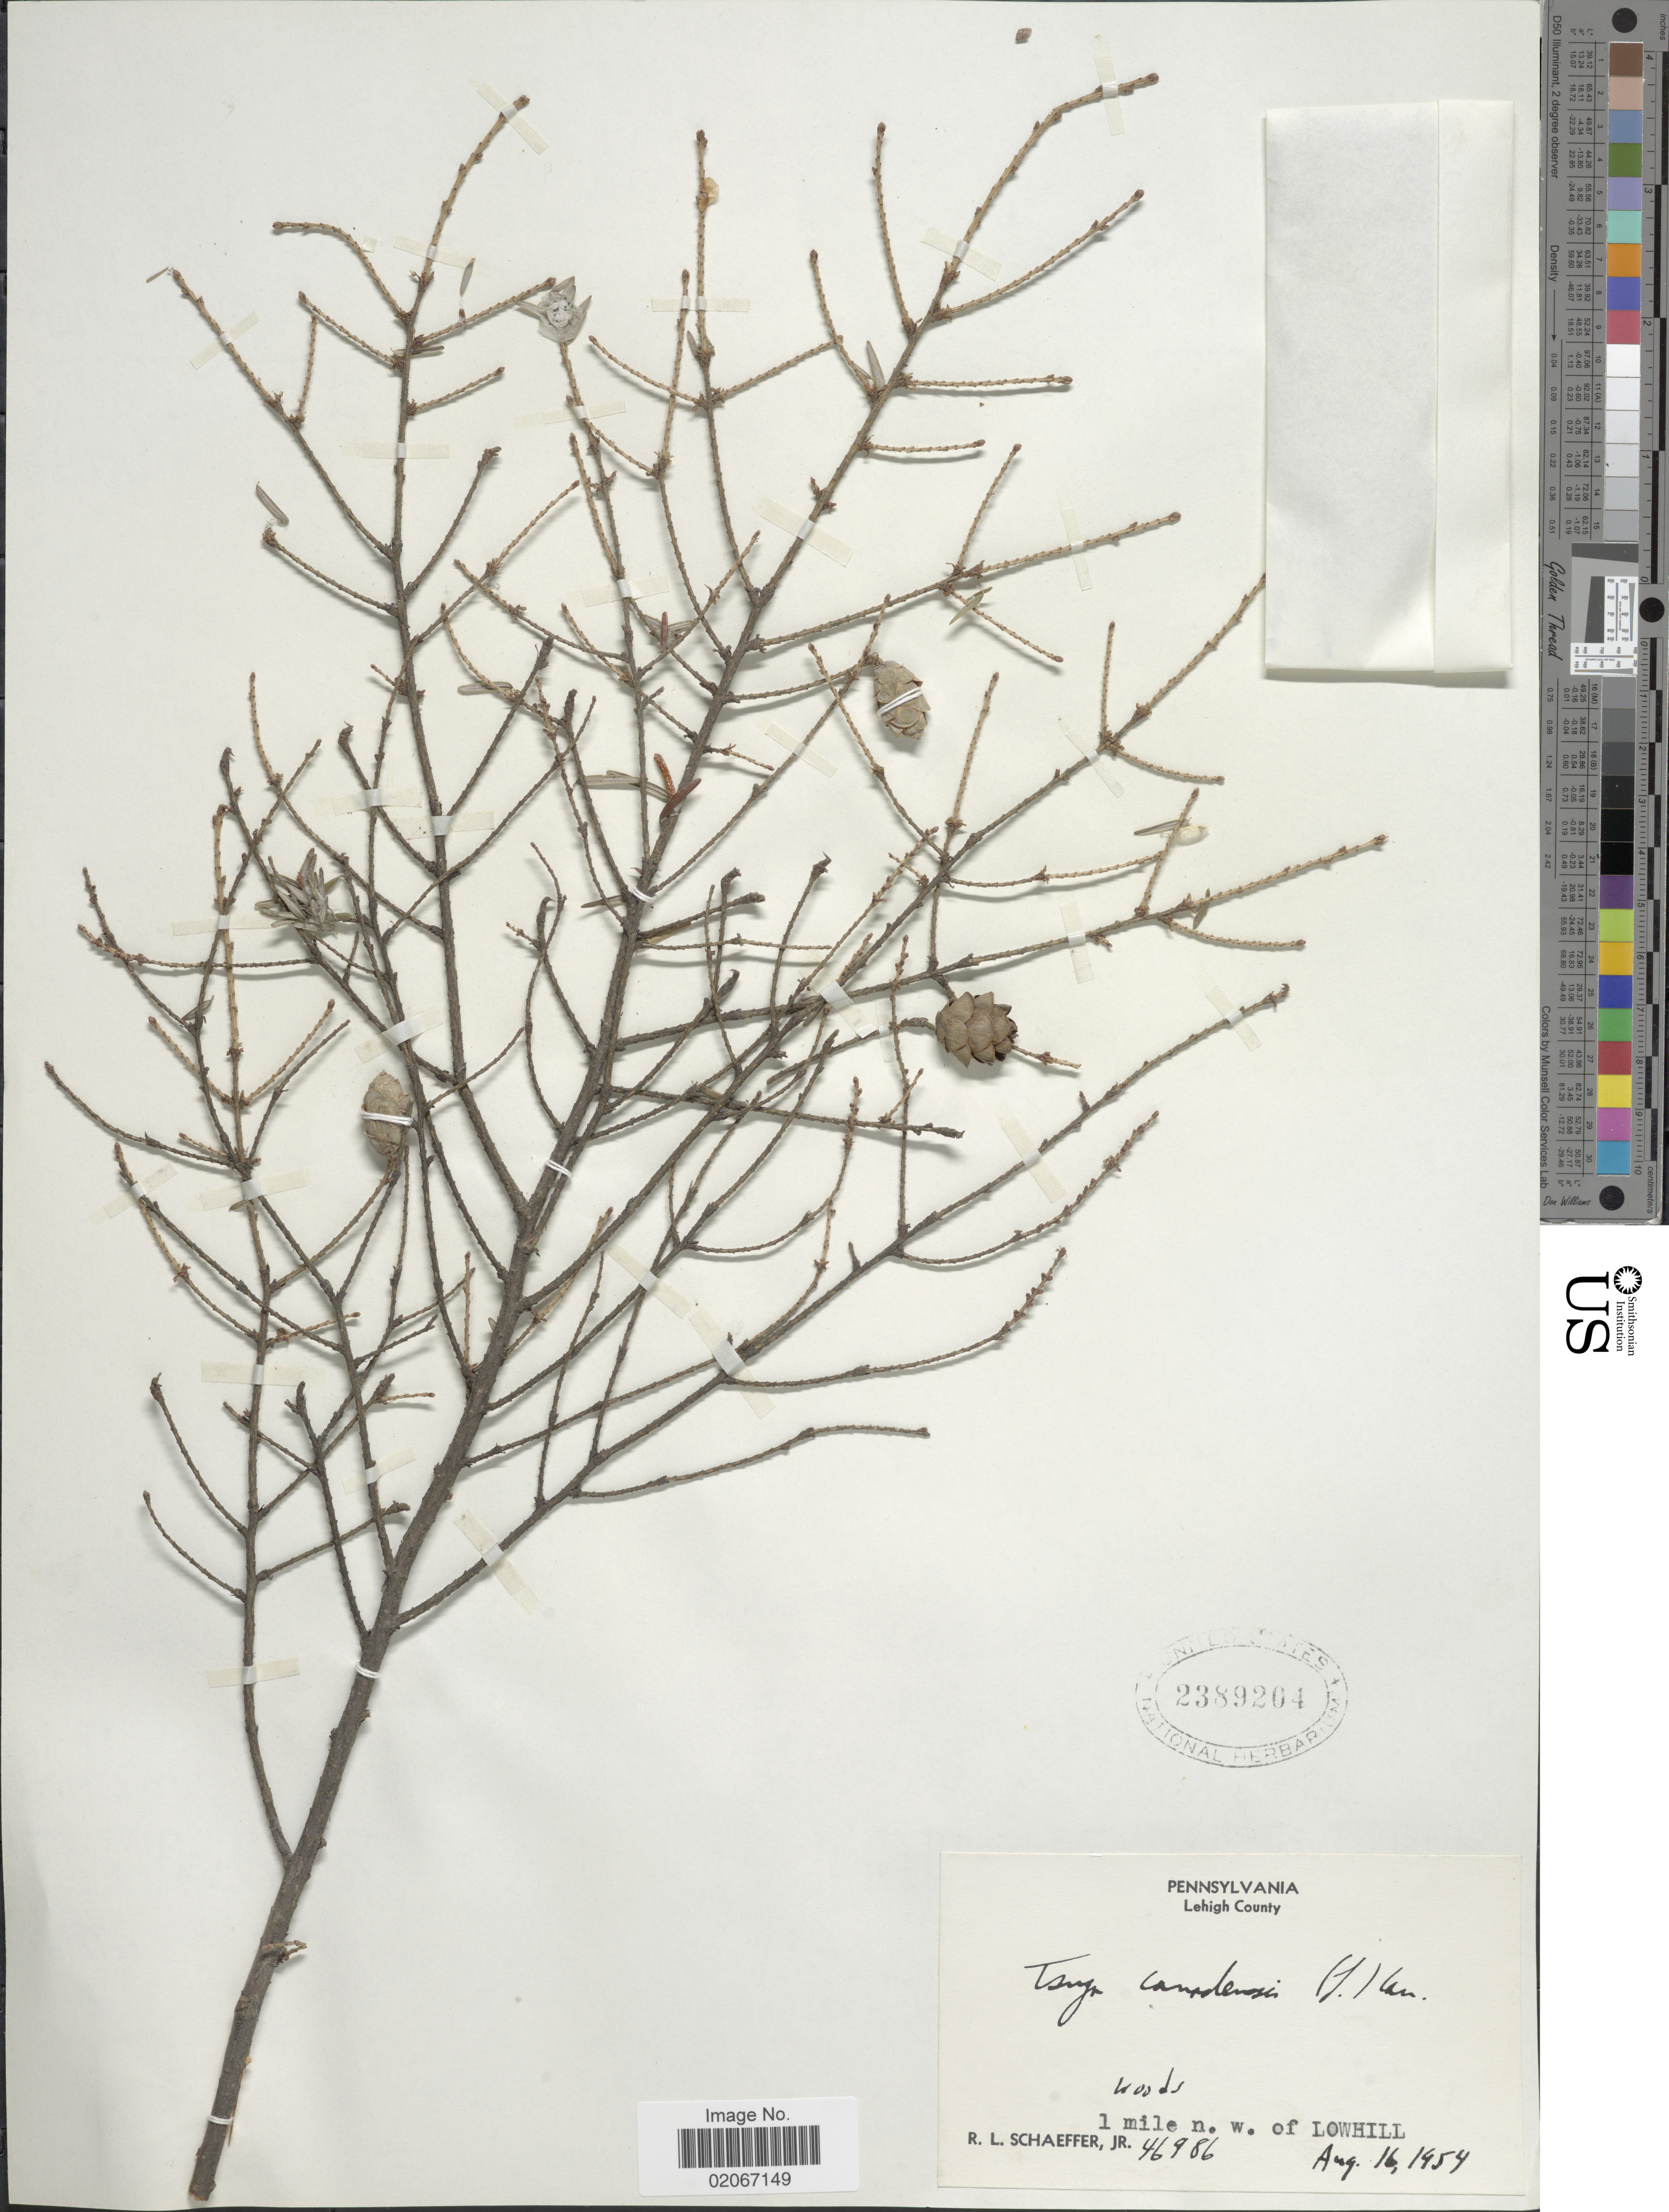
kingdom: Plantae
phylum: Tracheophyta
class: Pinopsida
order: Pinales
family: Pinaceae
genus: Tsuga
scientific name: Tsuga canadensis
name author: (L.) Carrière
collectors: R. L. Schaeffer Jr.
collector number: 46986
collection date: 1954-08-16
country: United States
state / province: Pennsylvania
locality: Lehigh County, 1 mile n. w. of Lowhill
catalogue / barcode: US 2389204